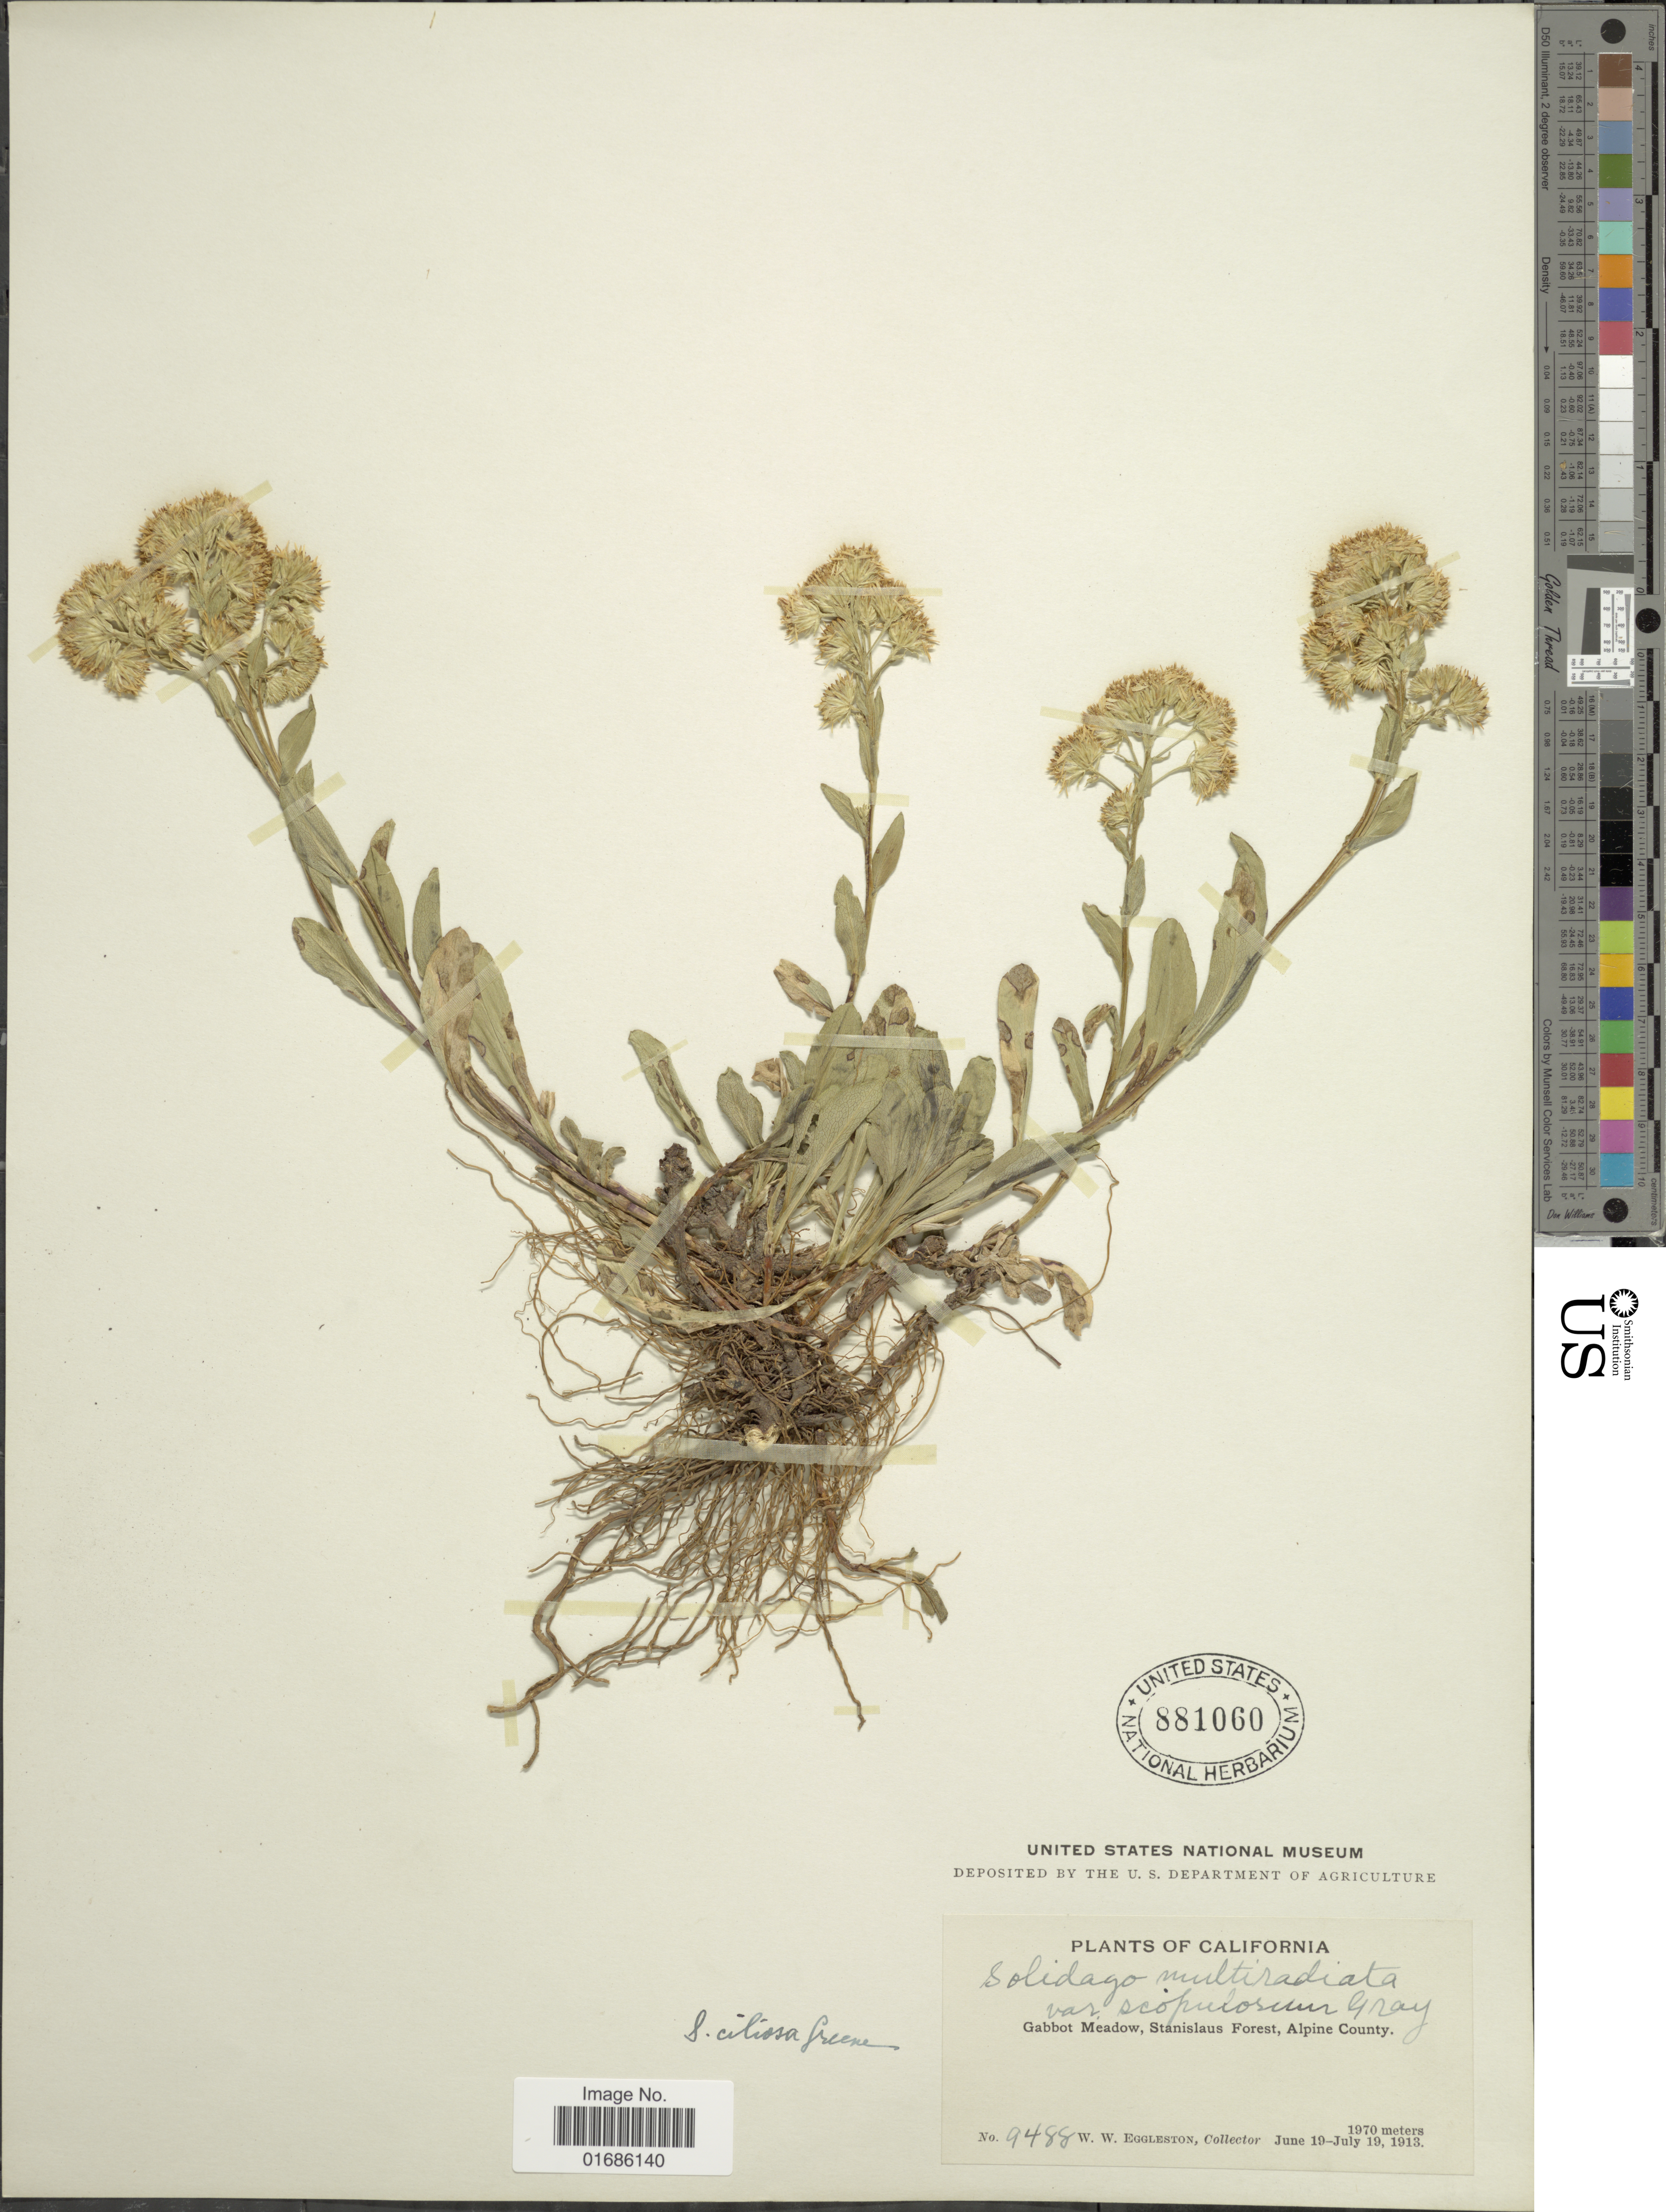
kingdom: Plantae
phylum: Tracheophyta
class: Magnoliopsida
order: Asterales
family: Asteraceae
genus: Solidago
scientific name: Solidago ciliosa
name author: Greene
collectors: W. W. Eggleston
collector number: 9488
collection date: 1913-06-19/1913-07-19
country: United States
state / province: California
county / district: Alpine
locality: Gabbot Meadow, Stanislaus Forest, Alpine County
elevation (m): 1970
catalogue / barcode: US 881060